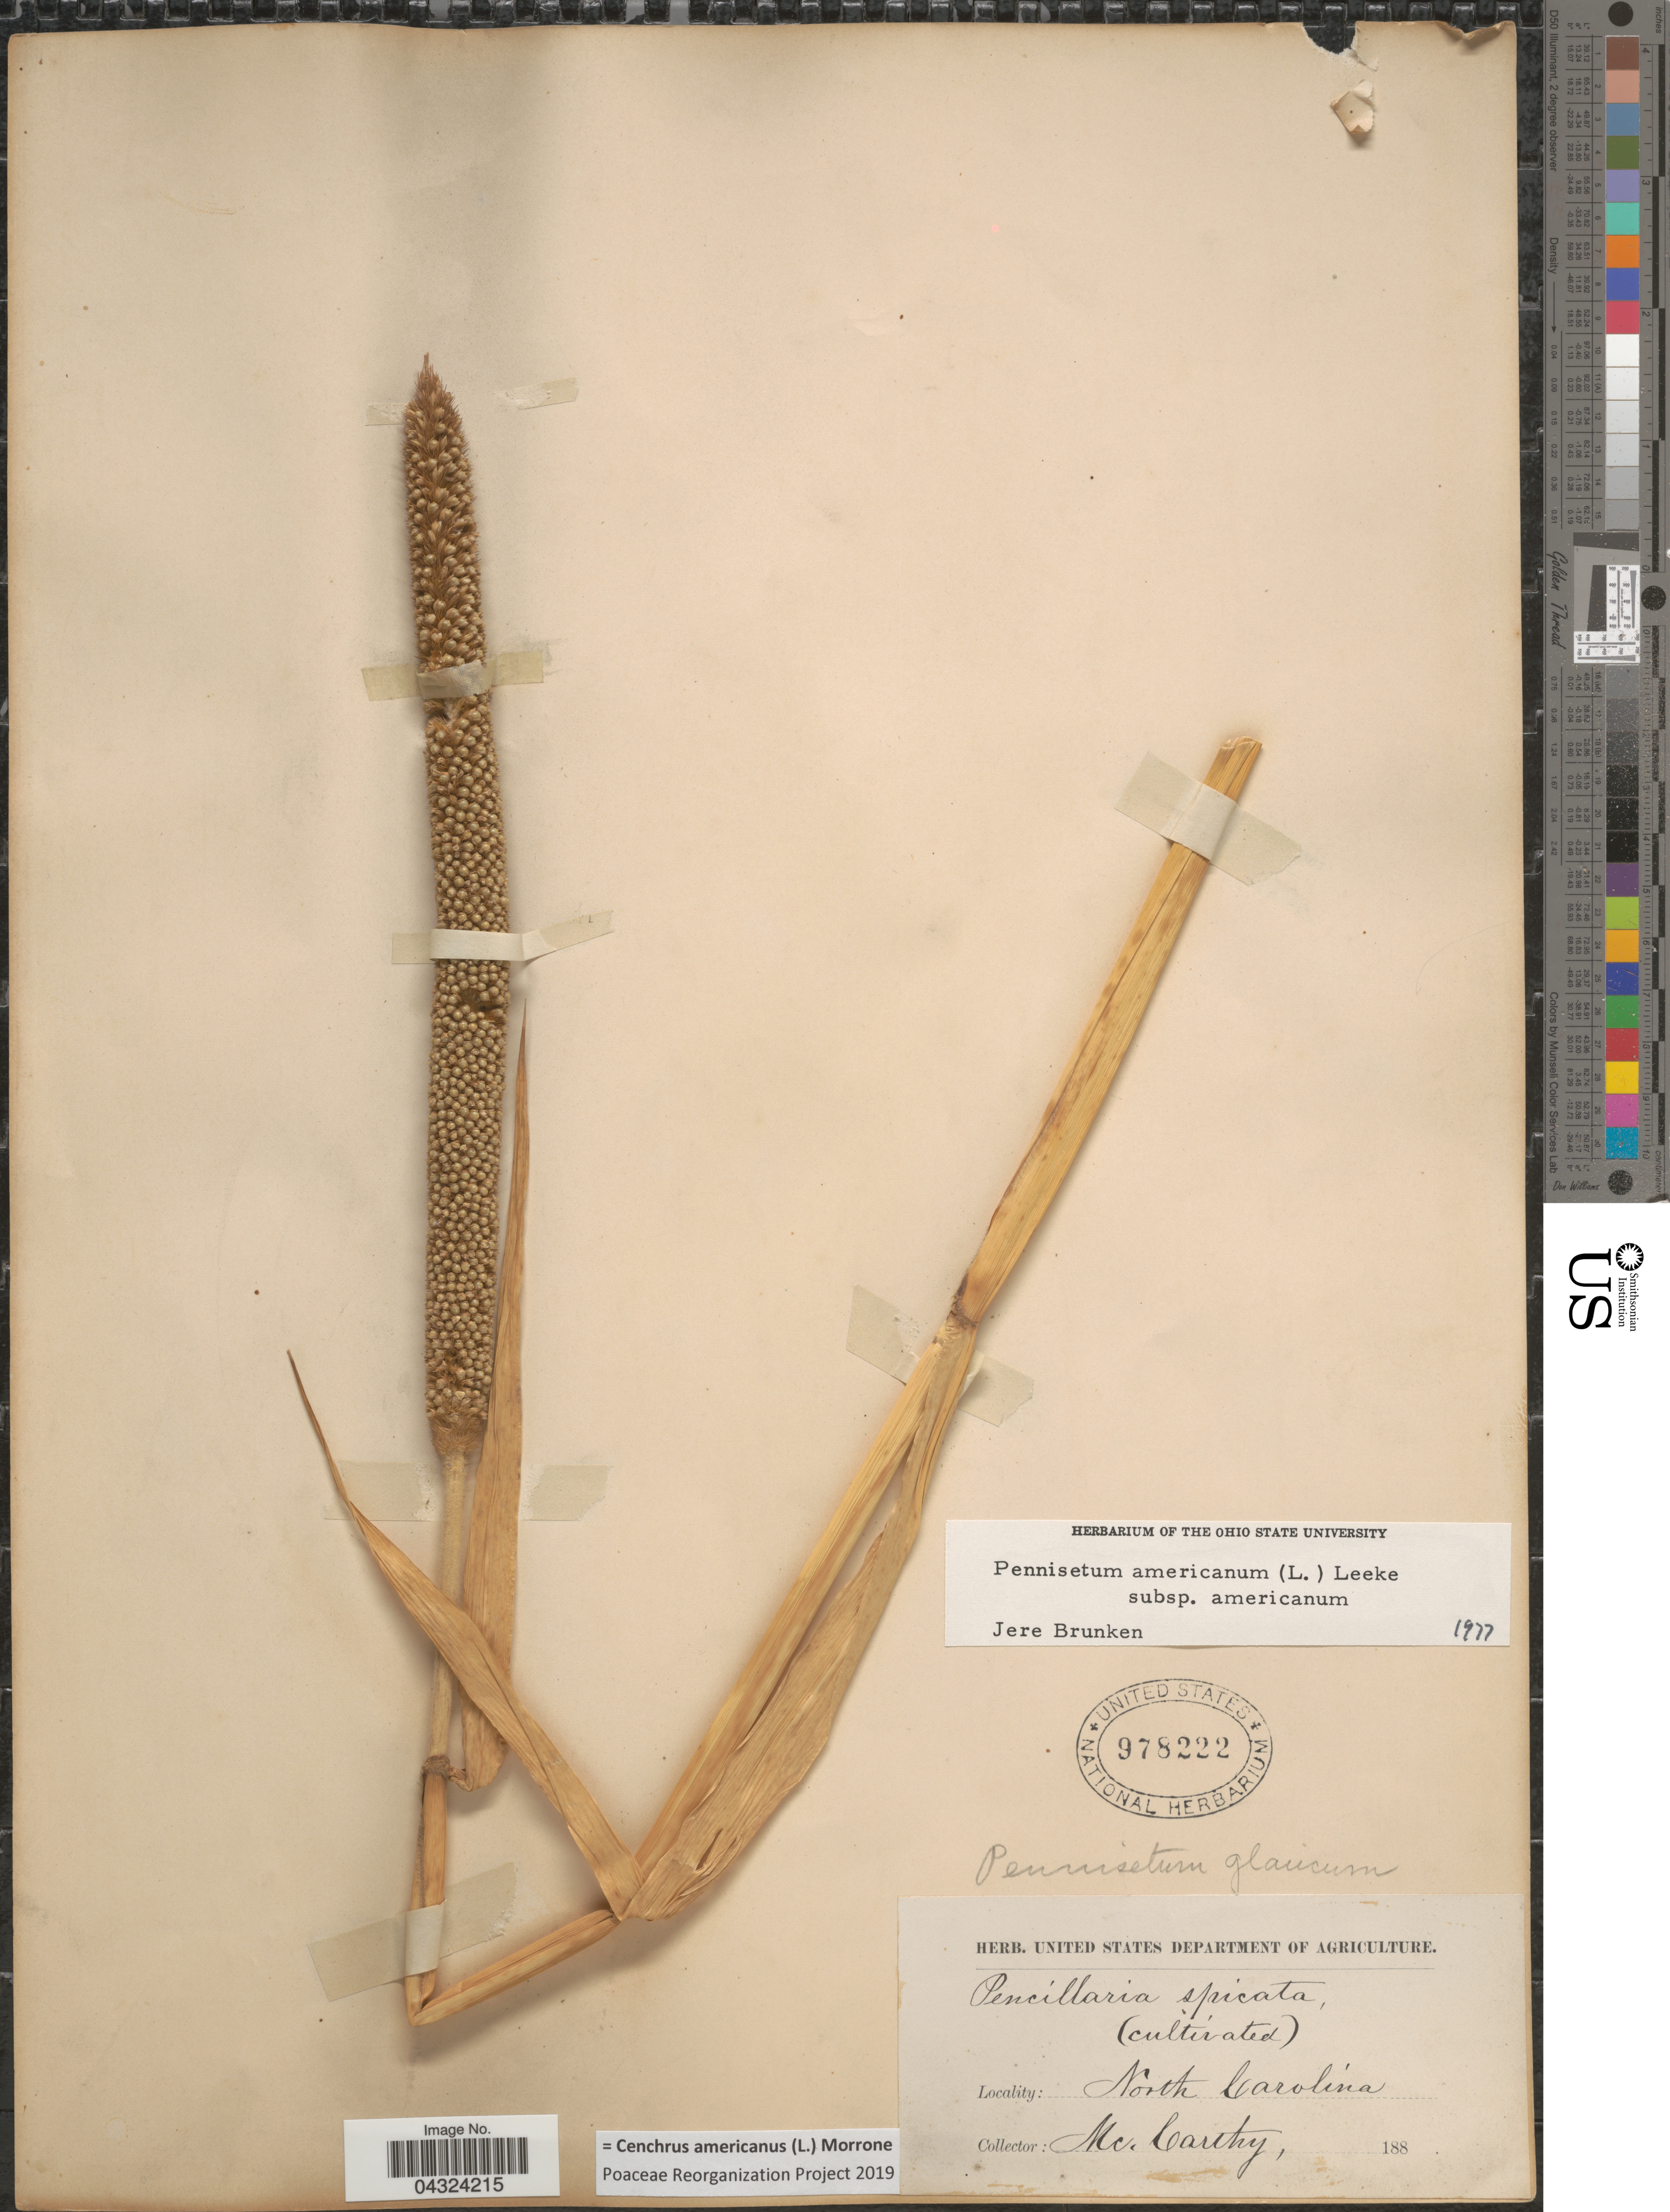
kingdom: Plantae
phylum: Tracheophyta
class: Liliopsida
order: Poales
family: Poaceae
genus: Cenchrus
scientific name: Cenchrus americanus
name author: (L.) Morrone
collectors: -- McCarthy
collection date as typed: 188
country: United States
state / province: North Carolina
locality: (cultivated).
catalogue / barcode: US 978222